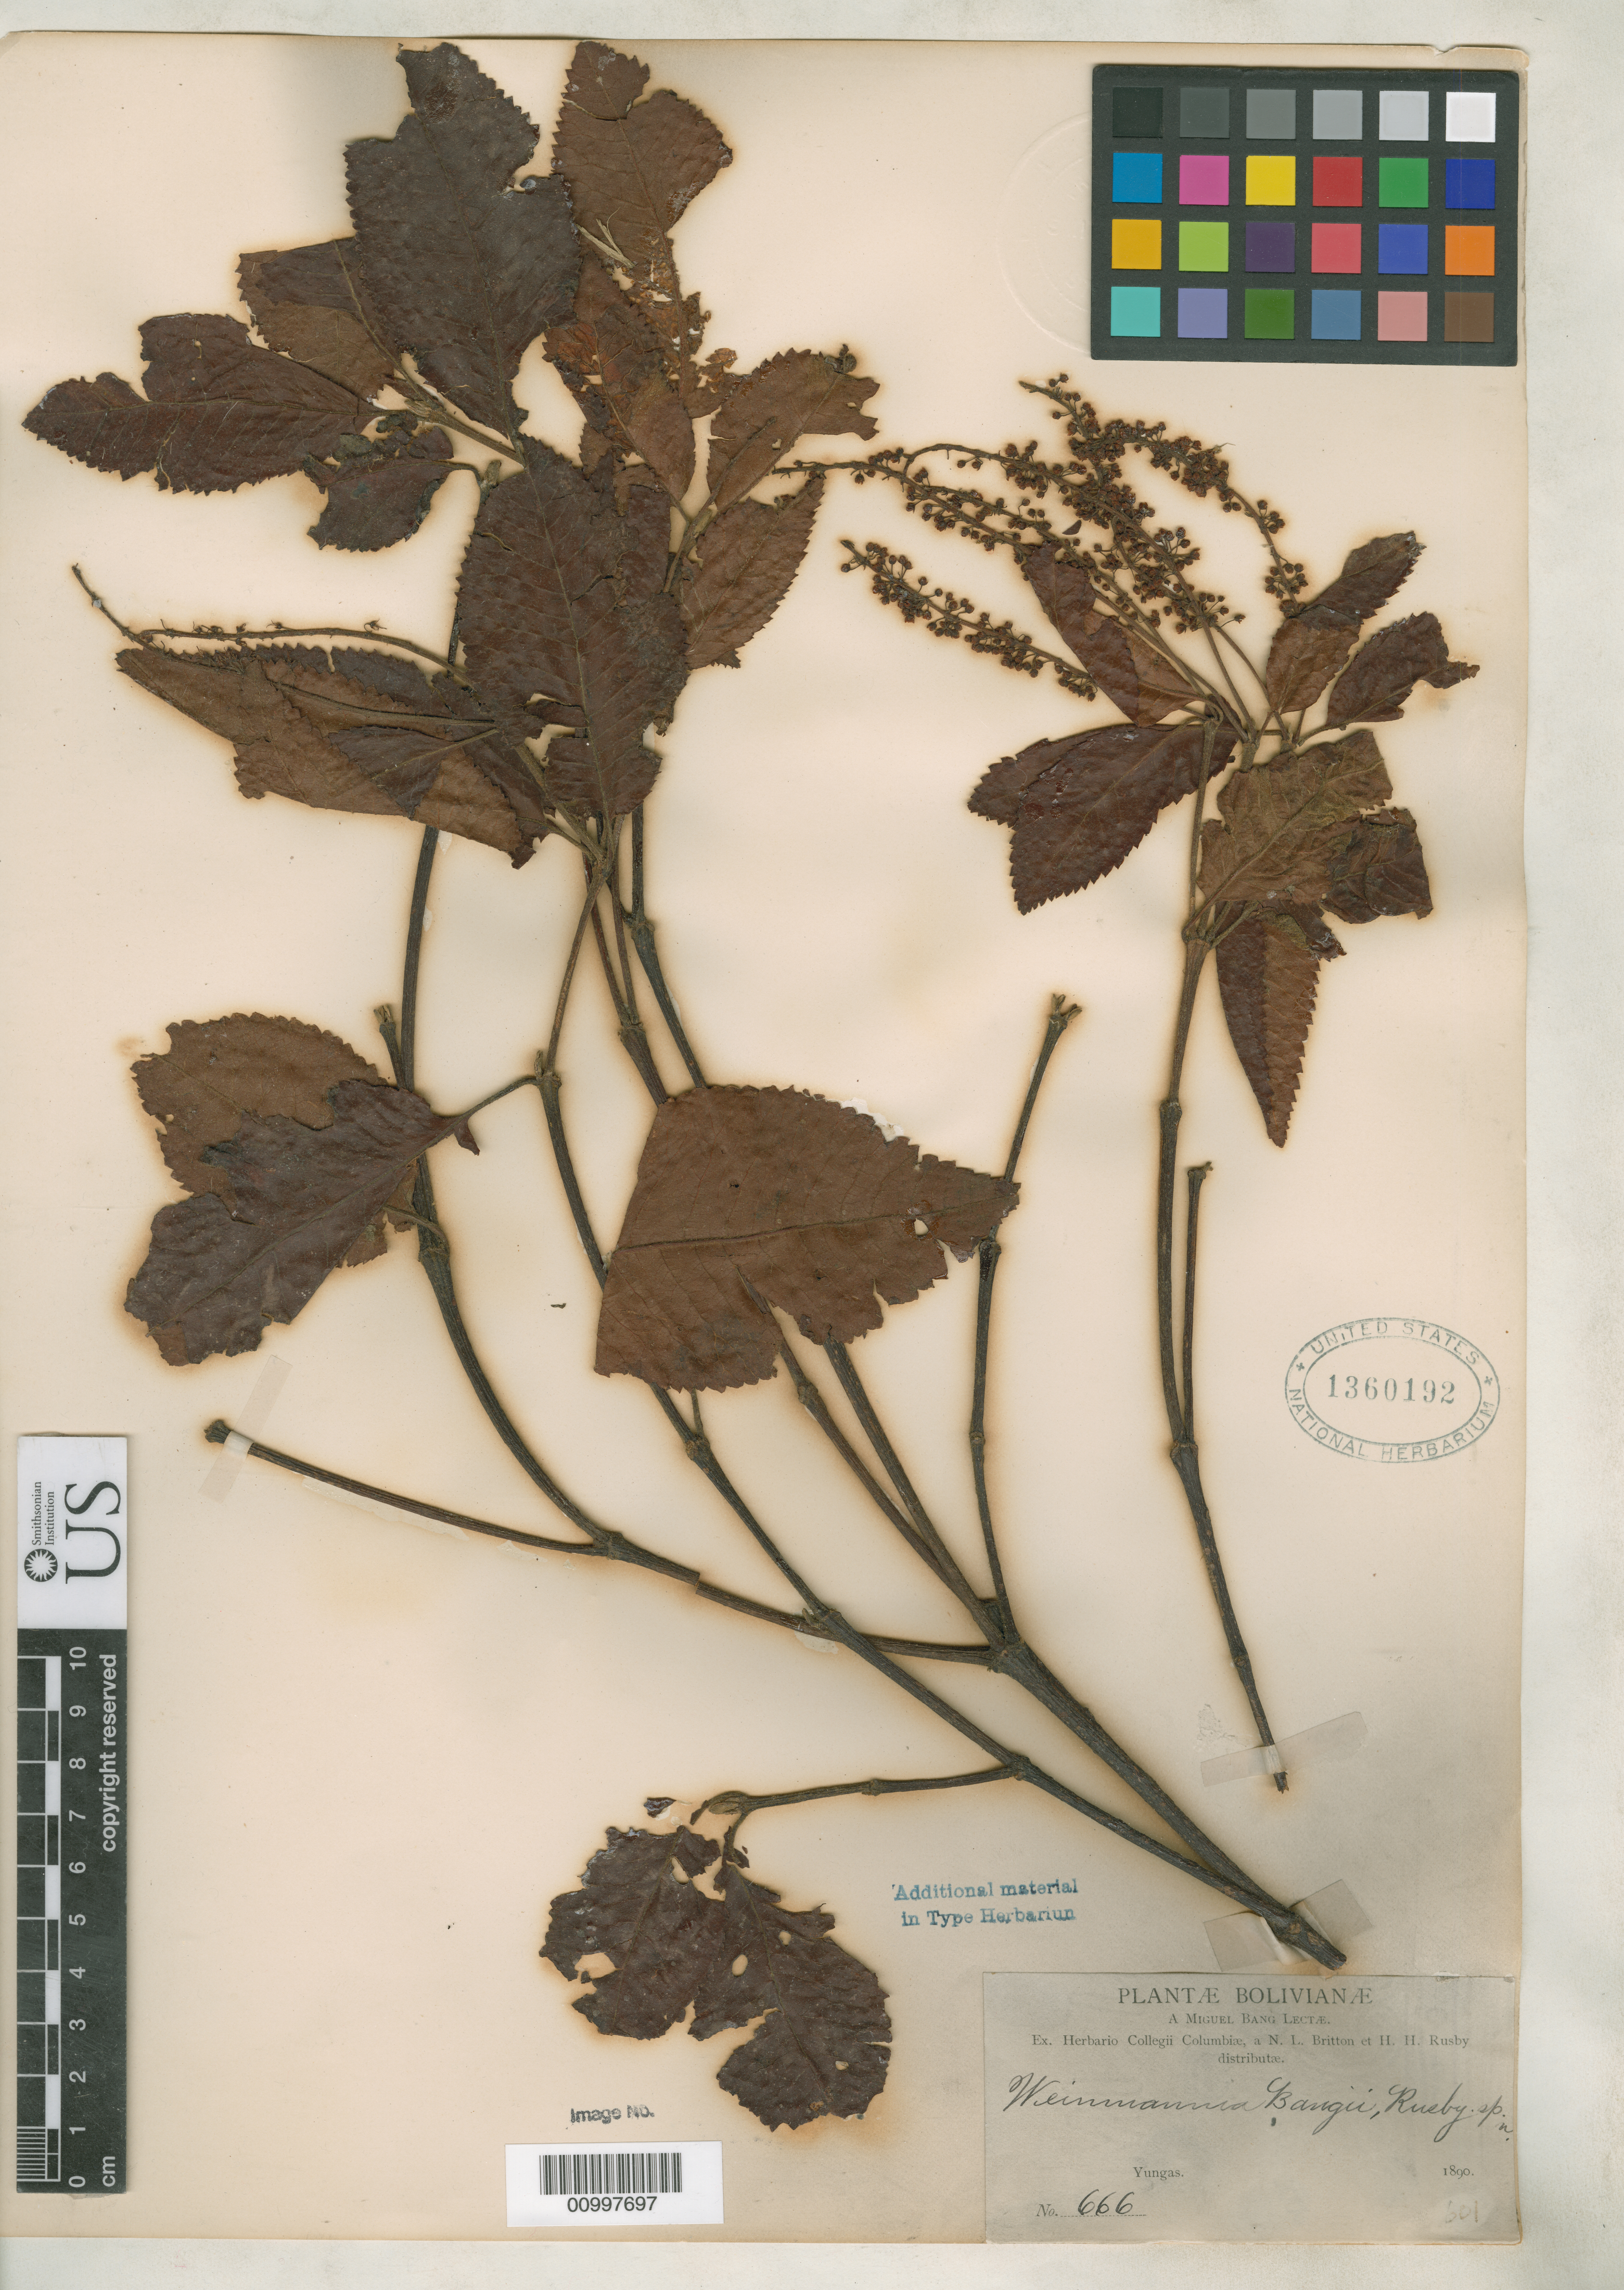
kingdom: Plantae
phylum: Tracheophyta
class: Magnoliopsida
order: Oxalidales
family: Cunoniaceae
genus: Windmannia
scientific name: Windmannia bangii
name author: Rusby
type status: Isotype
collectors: M. Bang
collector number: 666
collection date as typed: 1890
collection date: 1890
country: Bolivia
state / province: La Paz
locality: Yungas.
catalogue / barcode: US 1360192